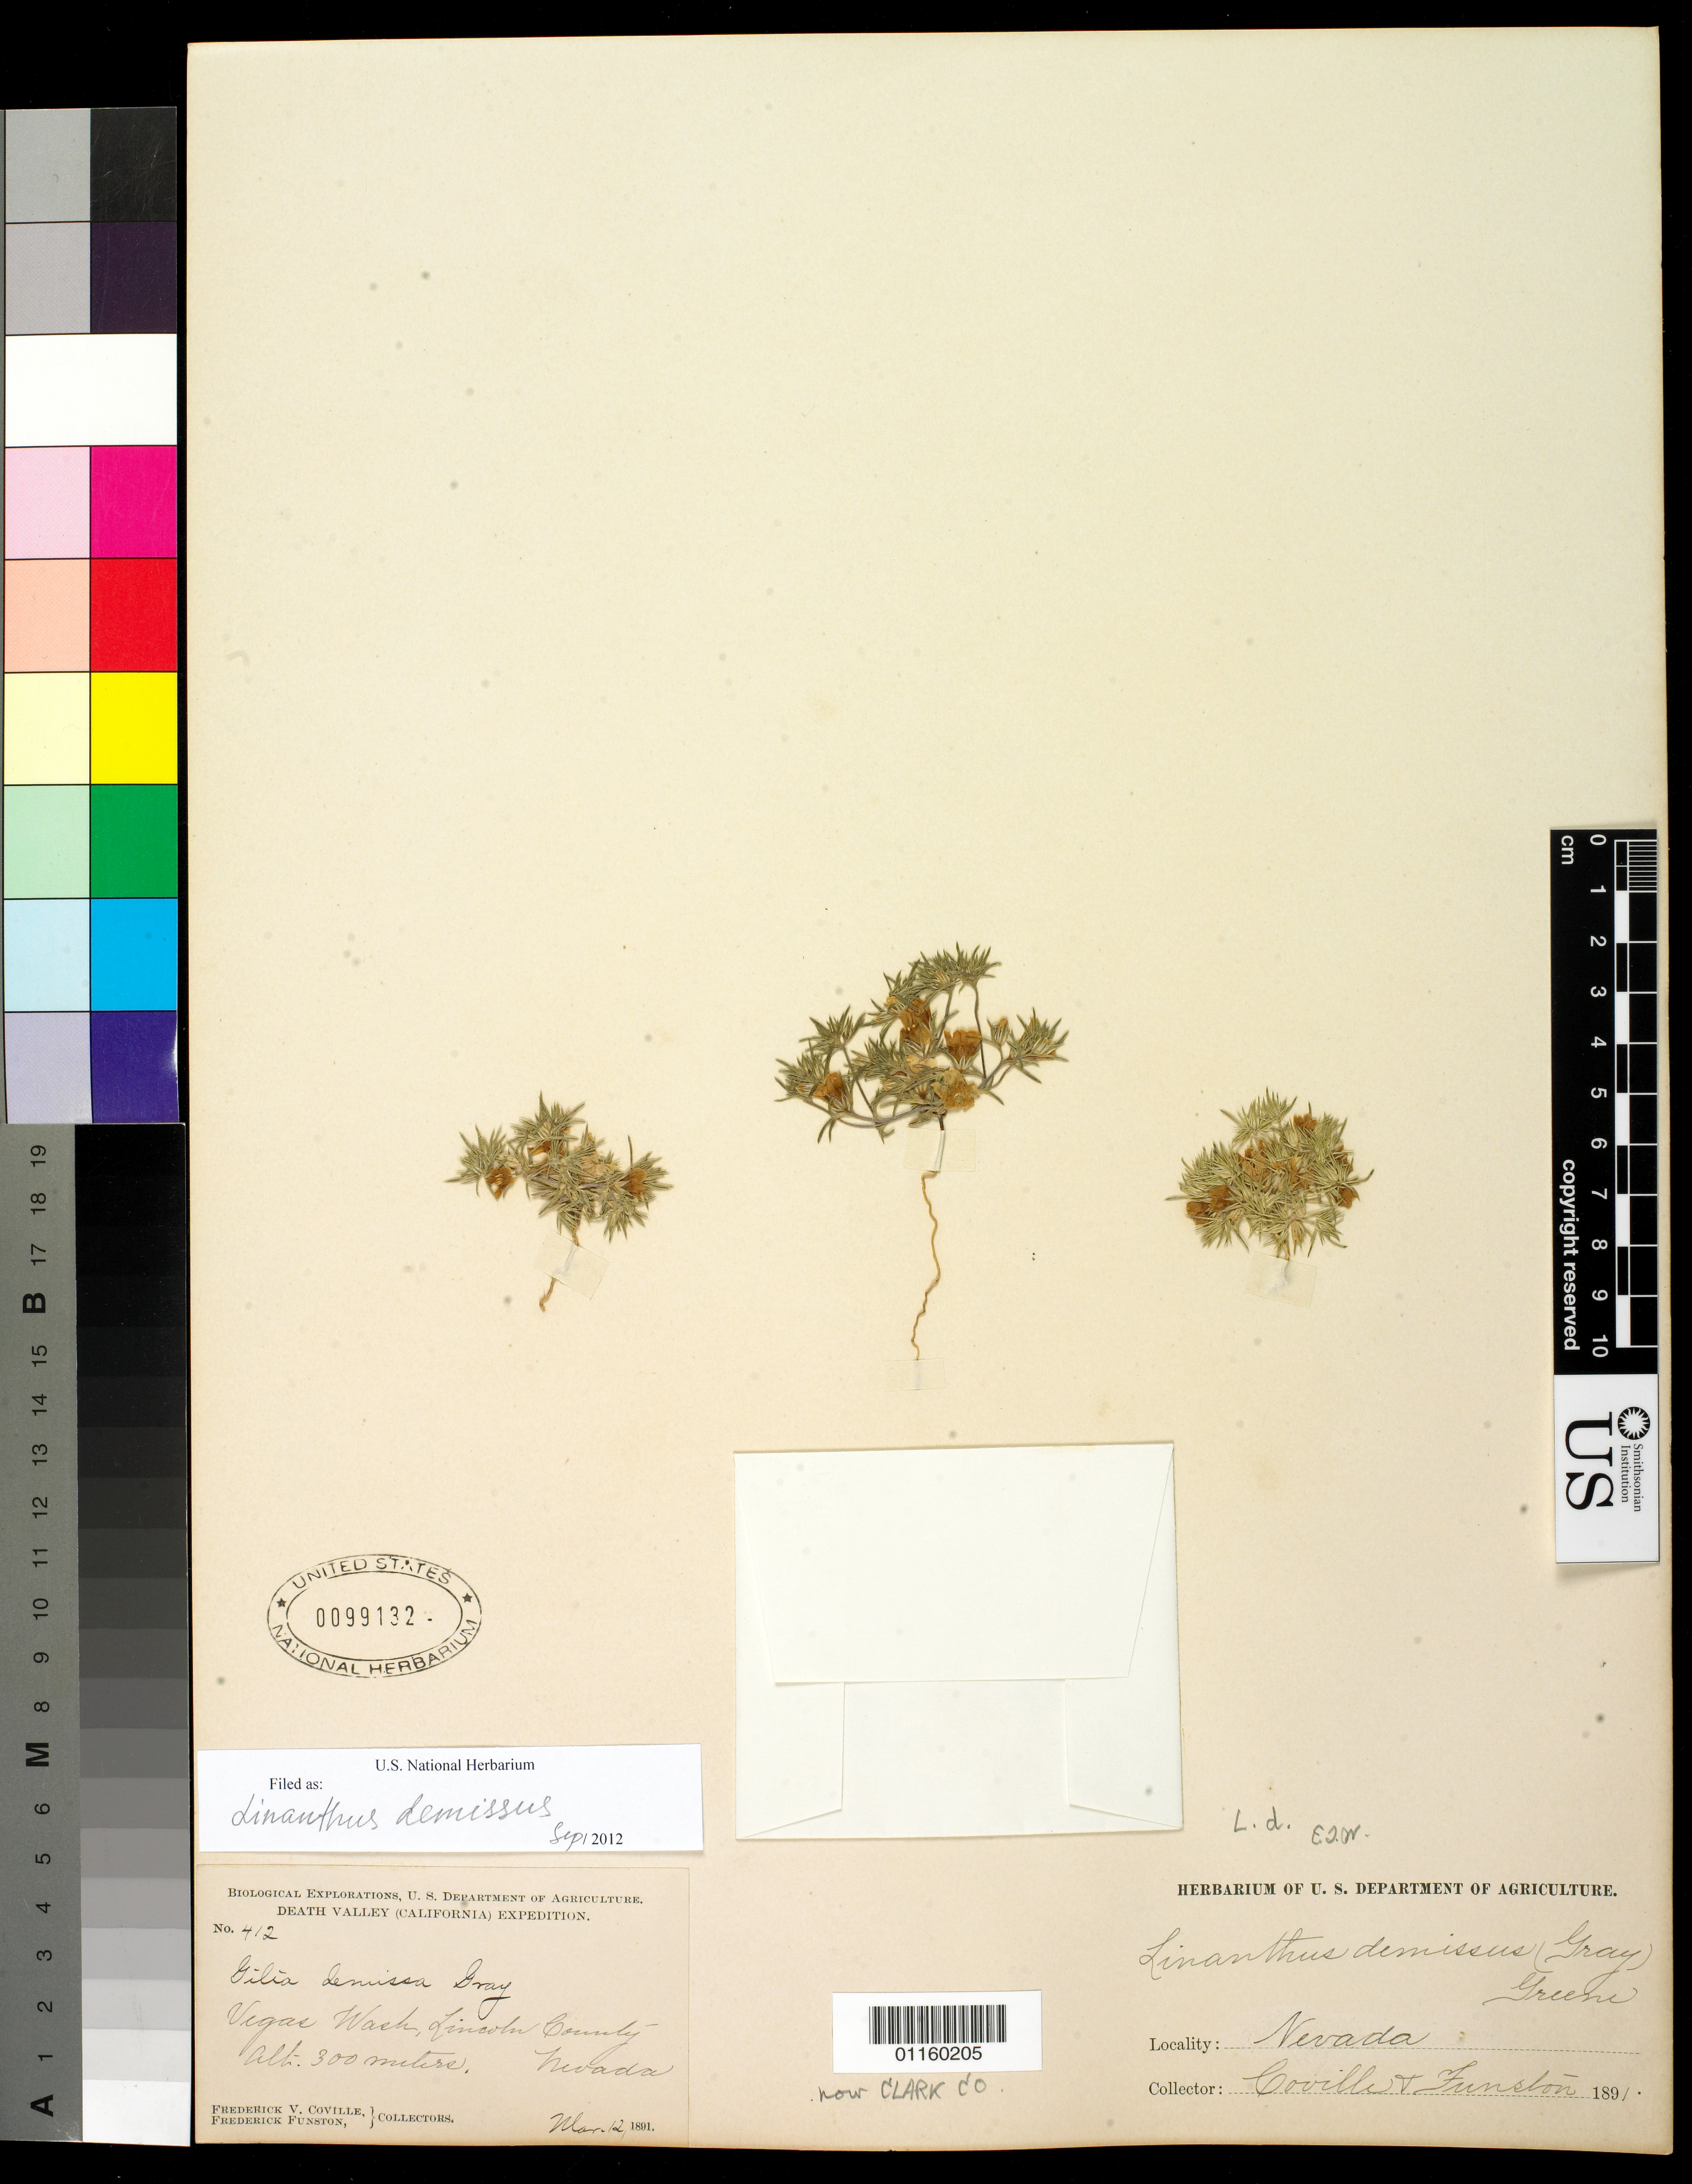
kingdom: Plantae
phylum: Tracheophyta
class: Magnoliopsida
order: Ericales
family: Polemoniaceae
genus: Linanthus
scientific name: Linanthus demissus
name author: (A. Gray) Greene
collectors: F. V. Coville & F. Funston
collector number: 412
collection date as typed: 12 Mar 1891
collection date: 1891-03-12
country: United States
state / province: Nevada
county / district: Lincoln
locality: Vegas Wash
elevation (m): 300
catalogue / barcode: US 99132